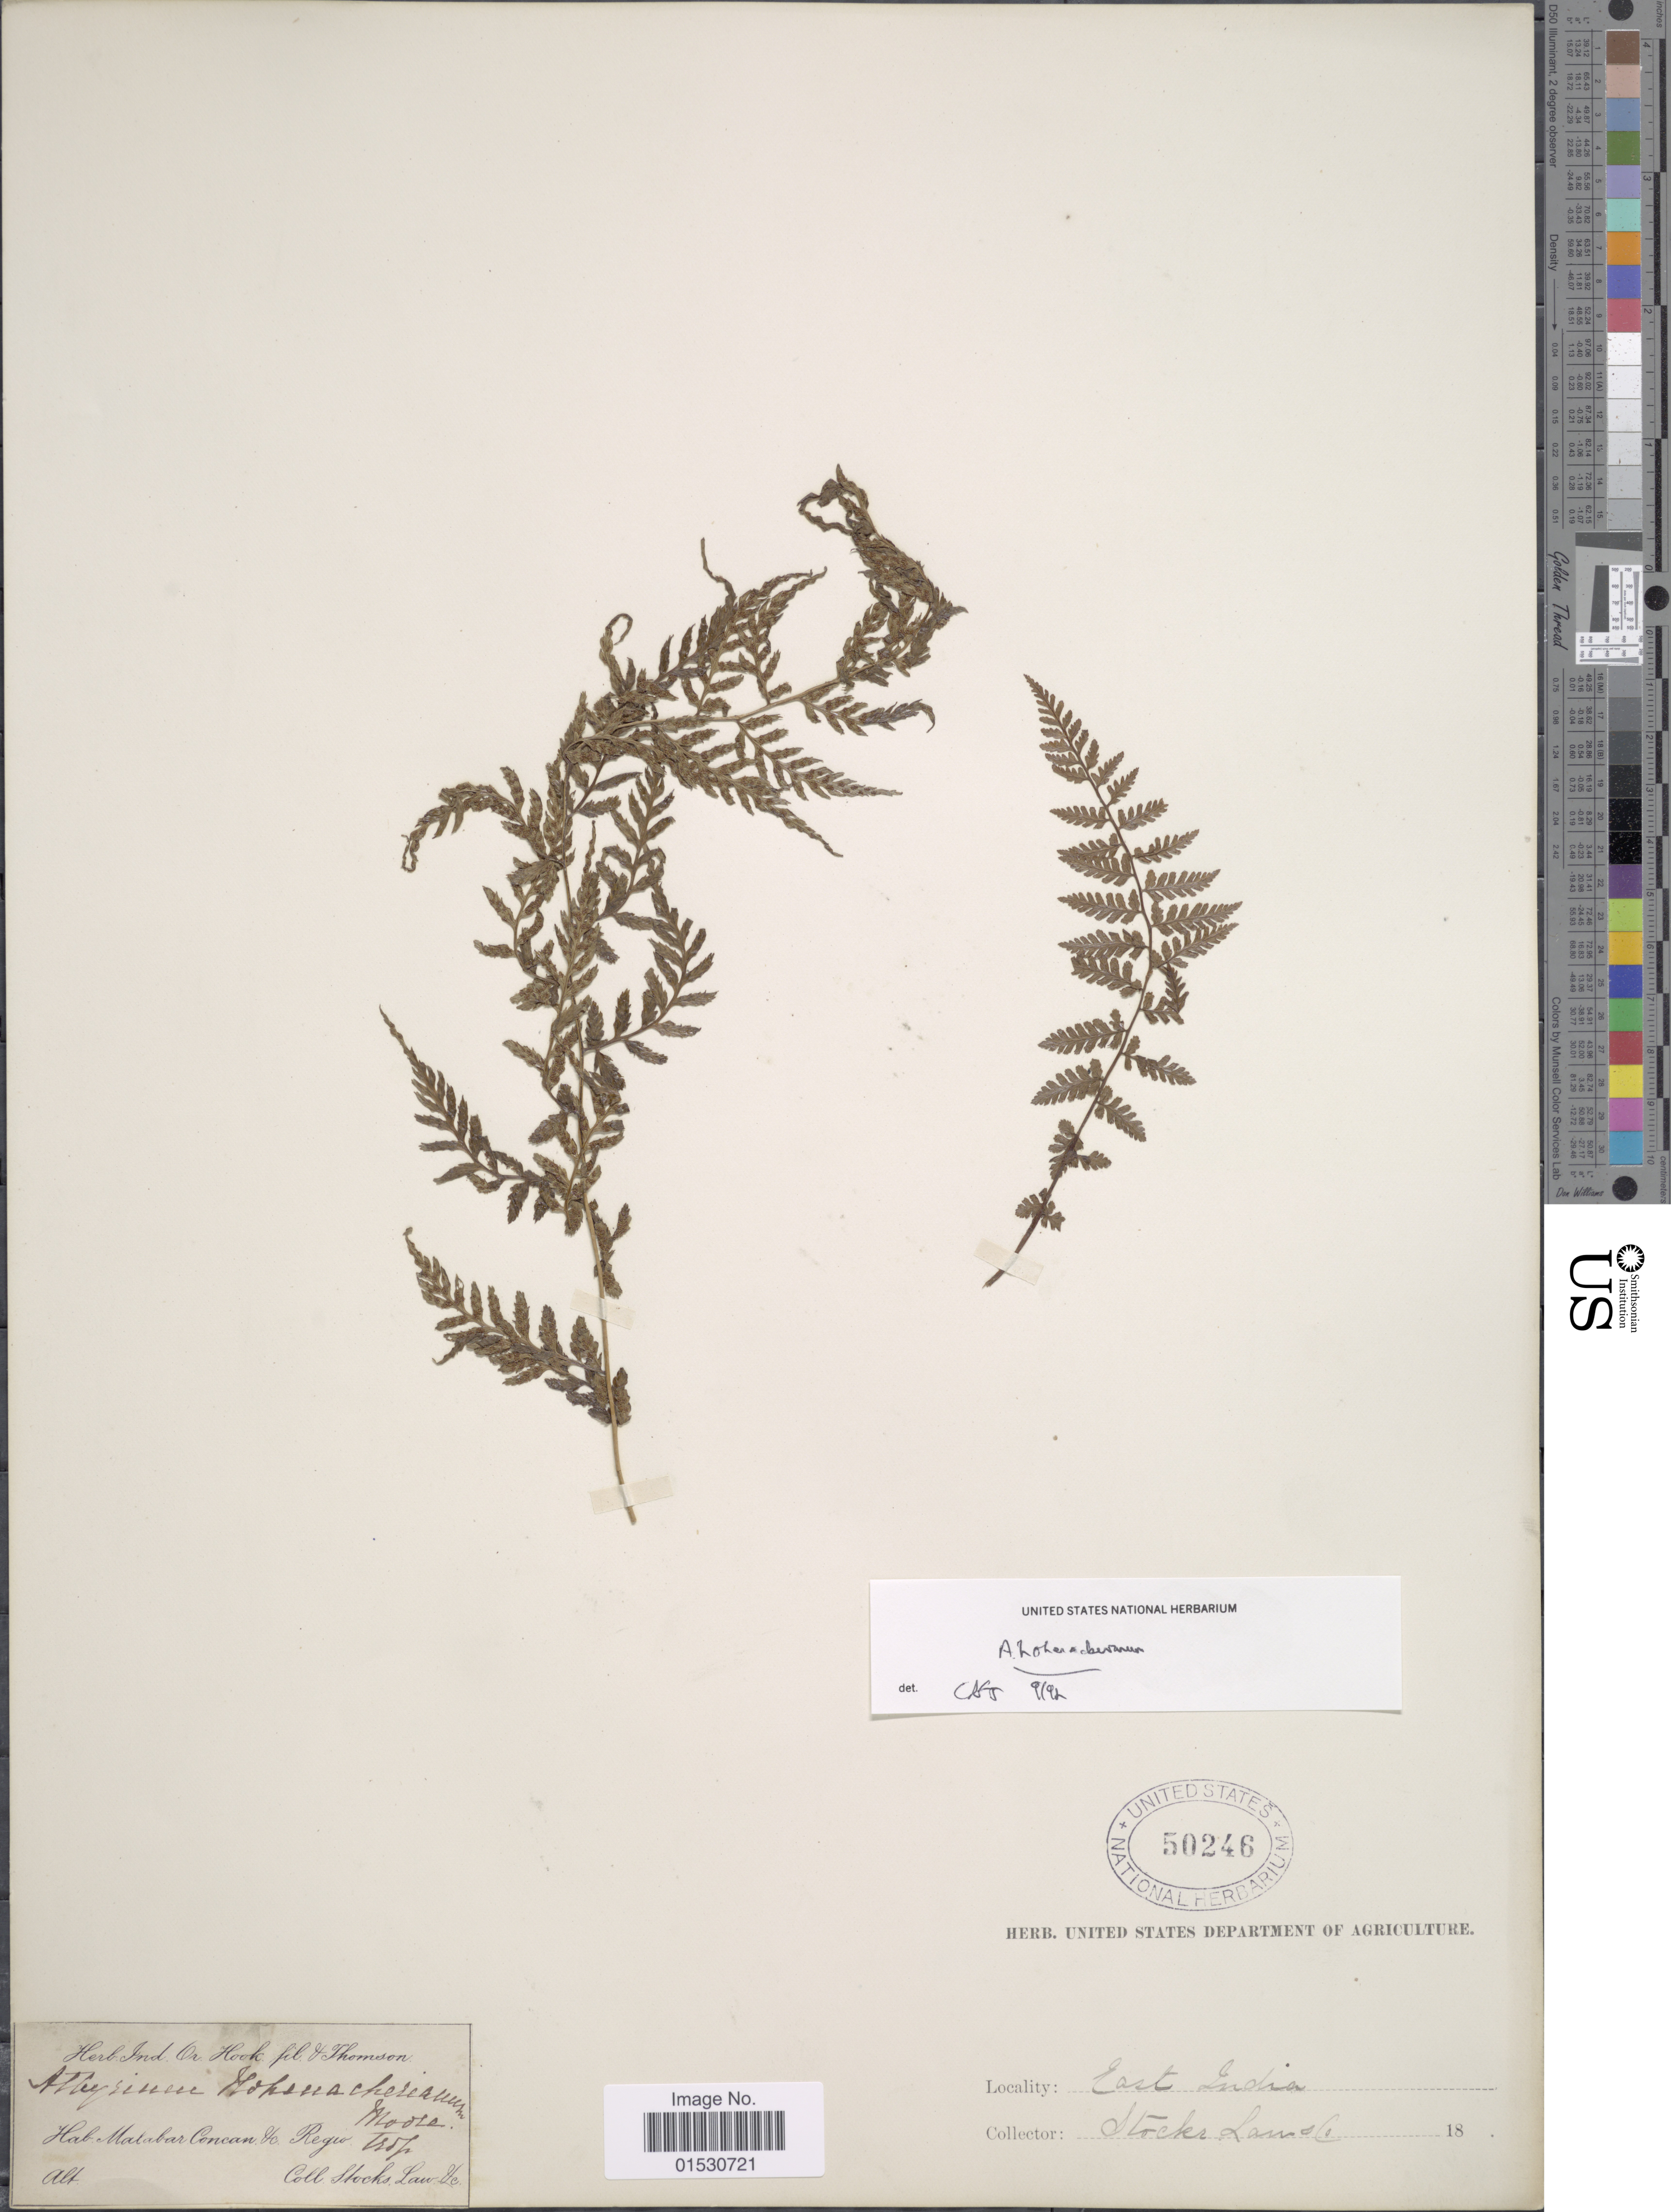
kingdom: Plantae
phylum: Tracheophyta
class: Polypodiopsida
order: Polypodiales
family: Athyriaceae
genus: Athyrium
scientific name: Athyrium hohenacherianum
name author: (Kunze) T. Moore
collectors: J. Stocks & J. Law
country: India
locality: East India, Malabar Concan &c, Regio Trop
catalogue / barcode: US 50246